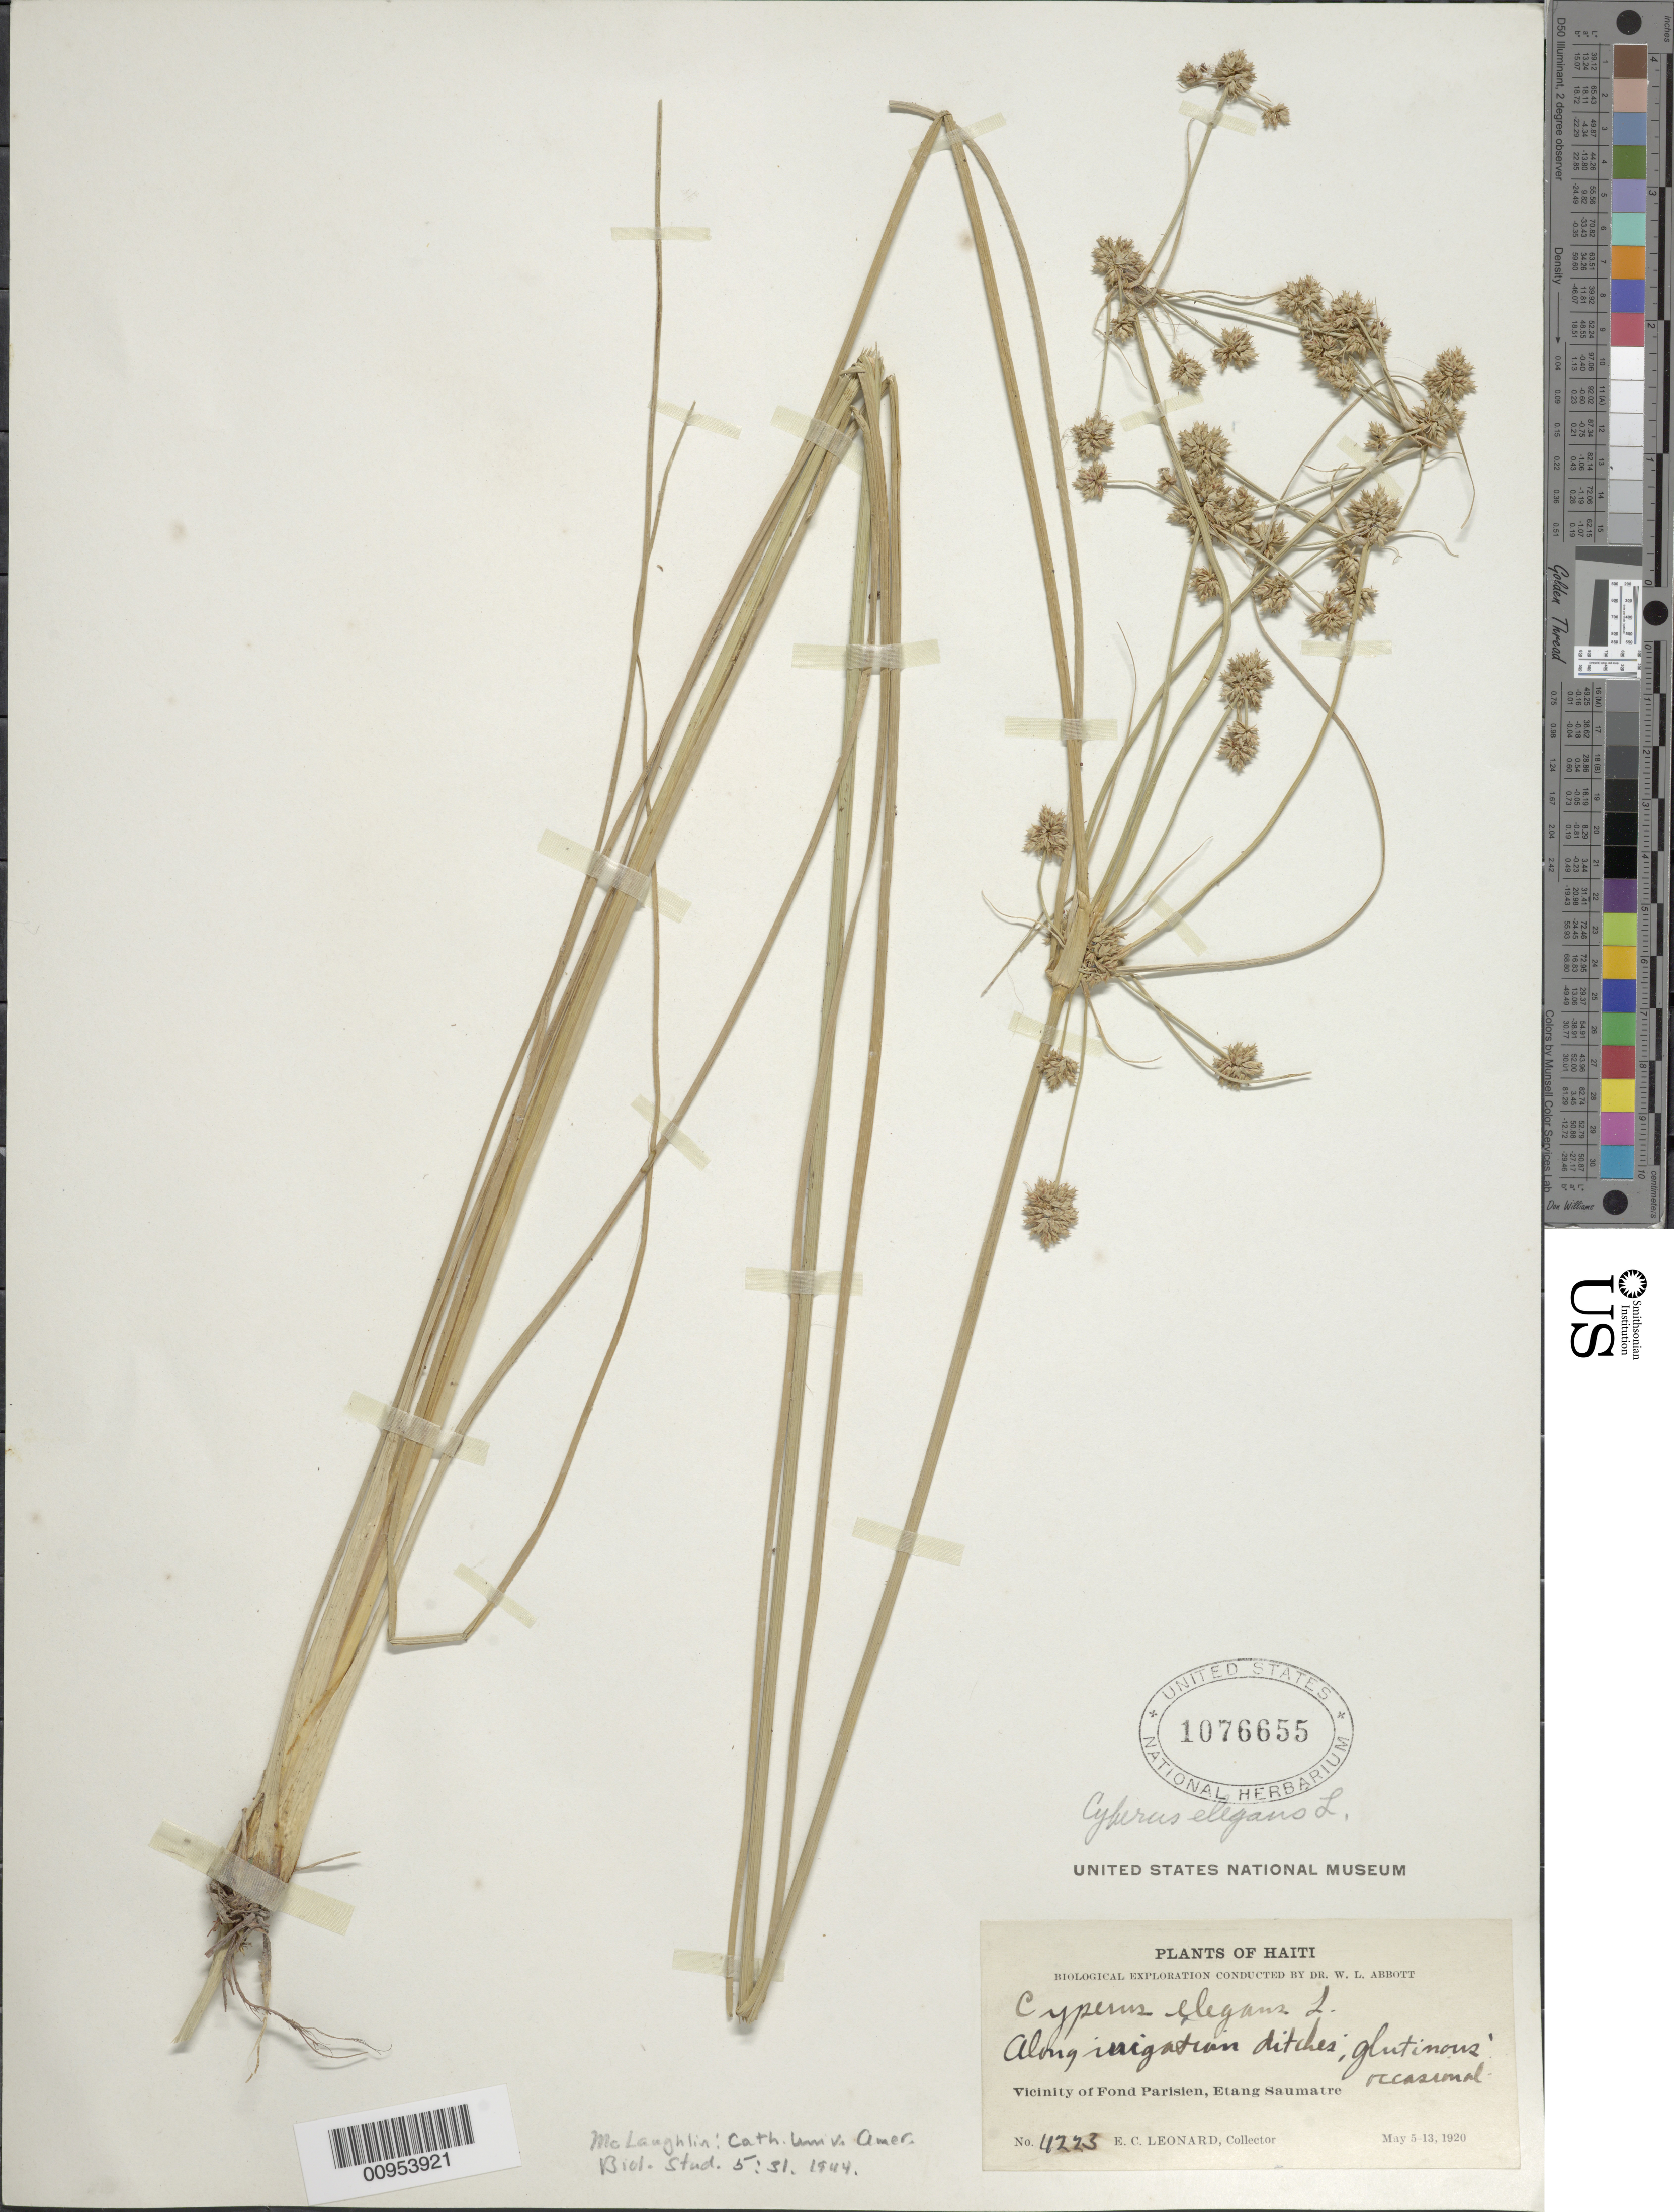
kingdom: Plantae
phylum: Tracheophyta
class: Liliopsida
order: Poales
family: Cyperaceae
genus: Cyperus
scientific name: Cyperus elegans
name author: L.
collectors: E. C. Leonard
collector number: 4223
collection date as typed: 05 May 1920 to 13 May 1920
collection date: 1920-05-05/1920-05-13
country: Haiti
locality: Vicinity of Fond Parisien, Etang Saumatre, along irrigation ditches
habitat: Muddy ground in holes in lime rocks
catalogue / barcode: US 1076655